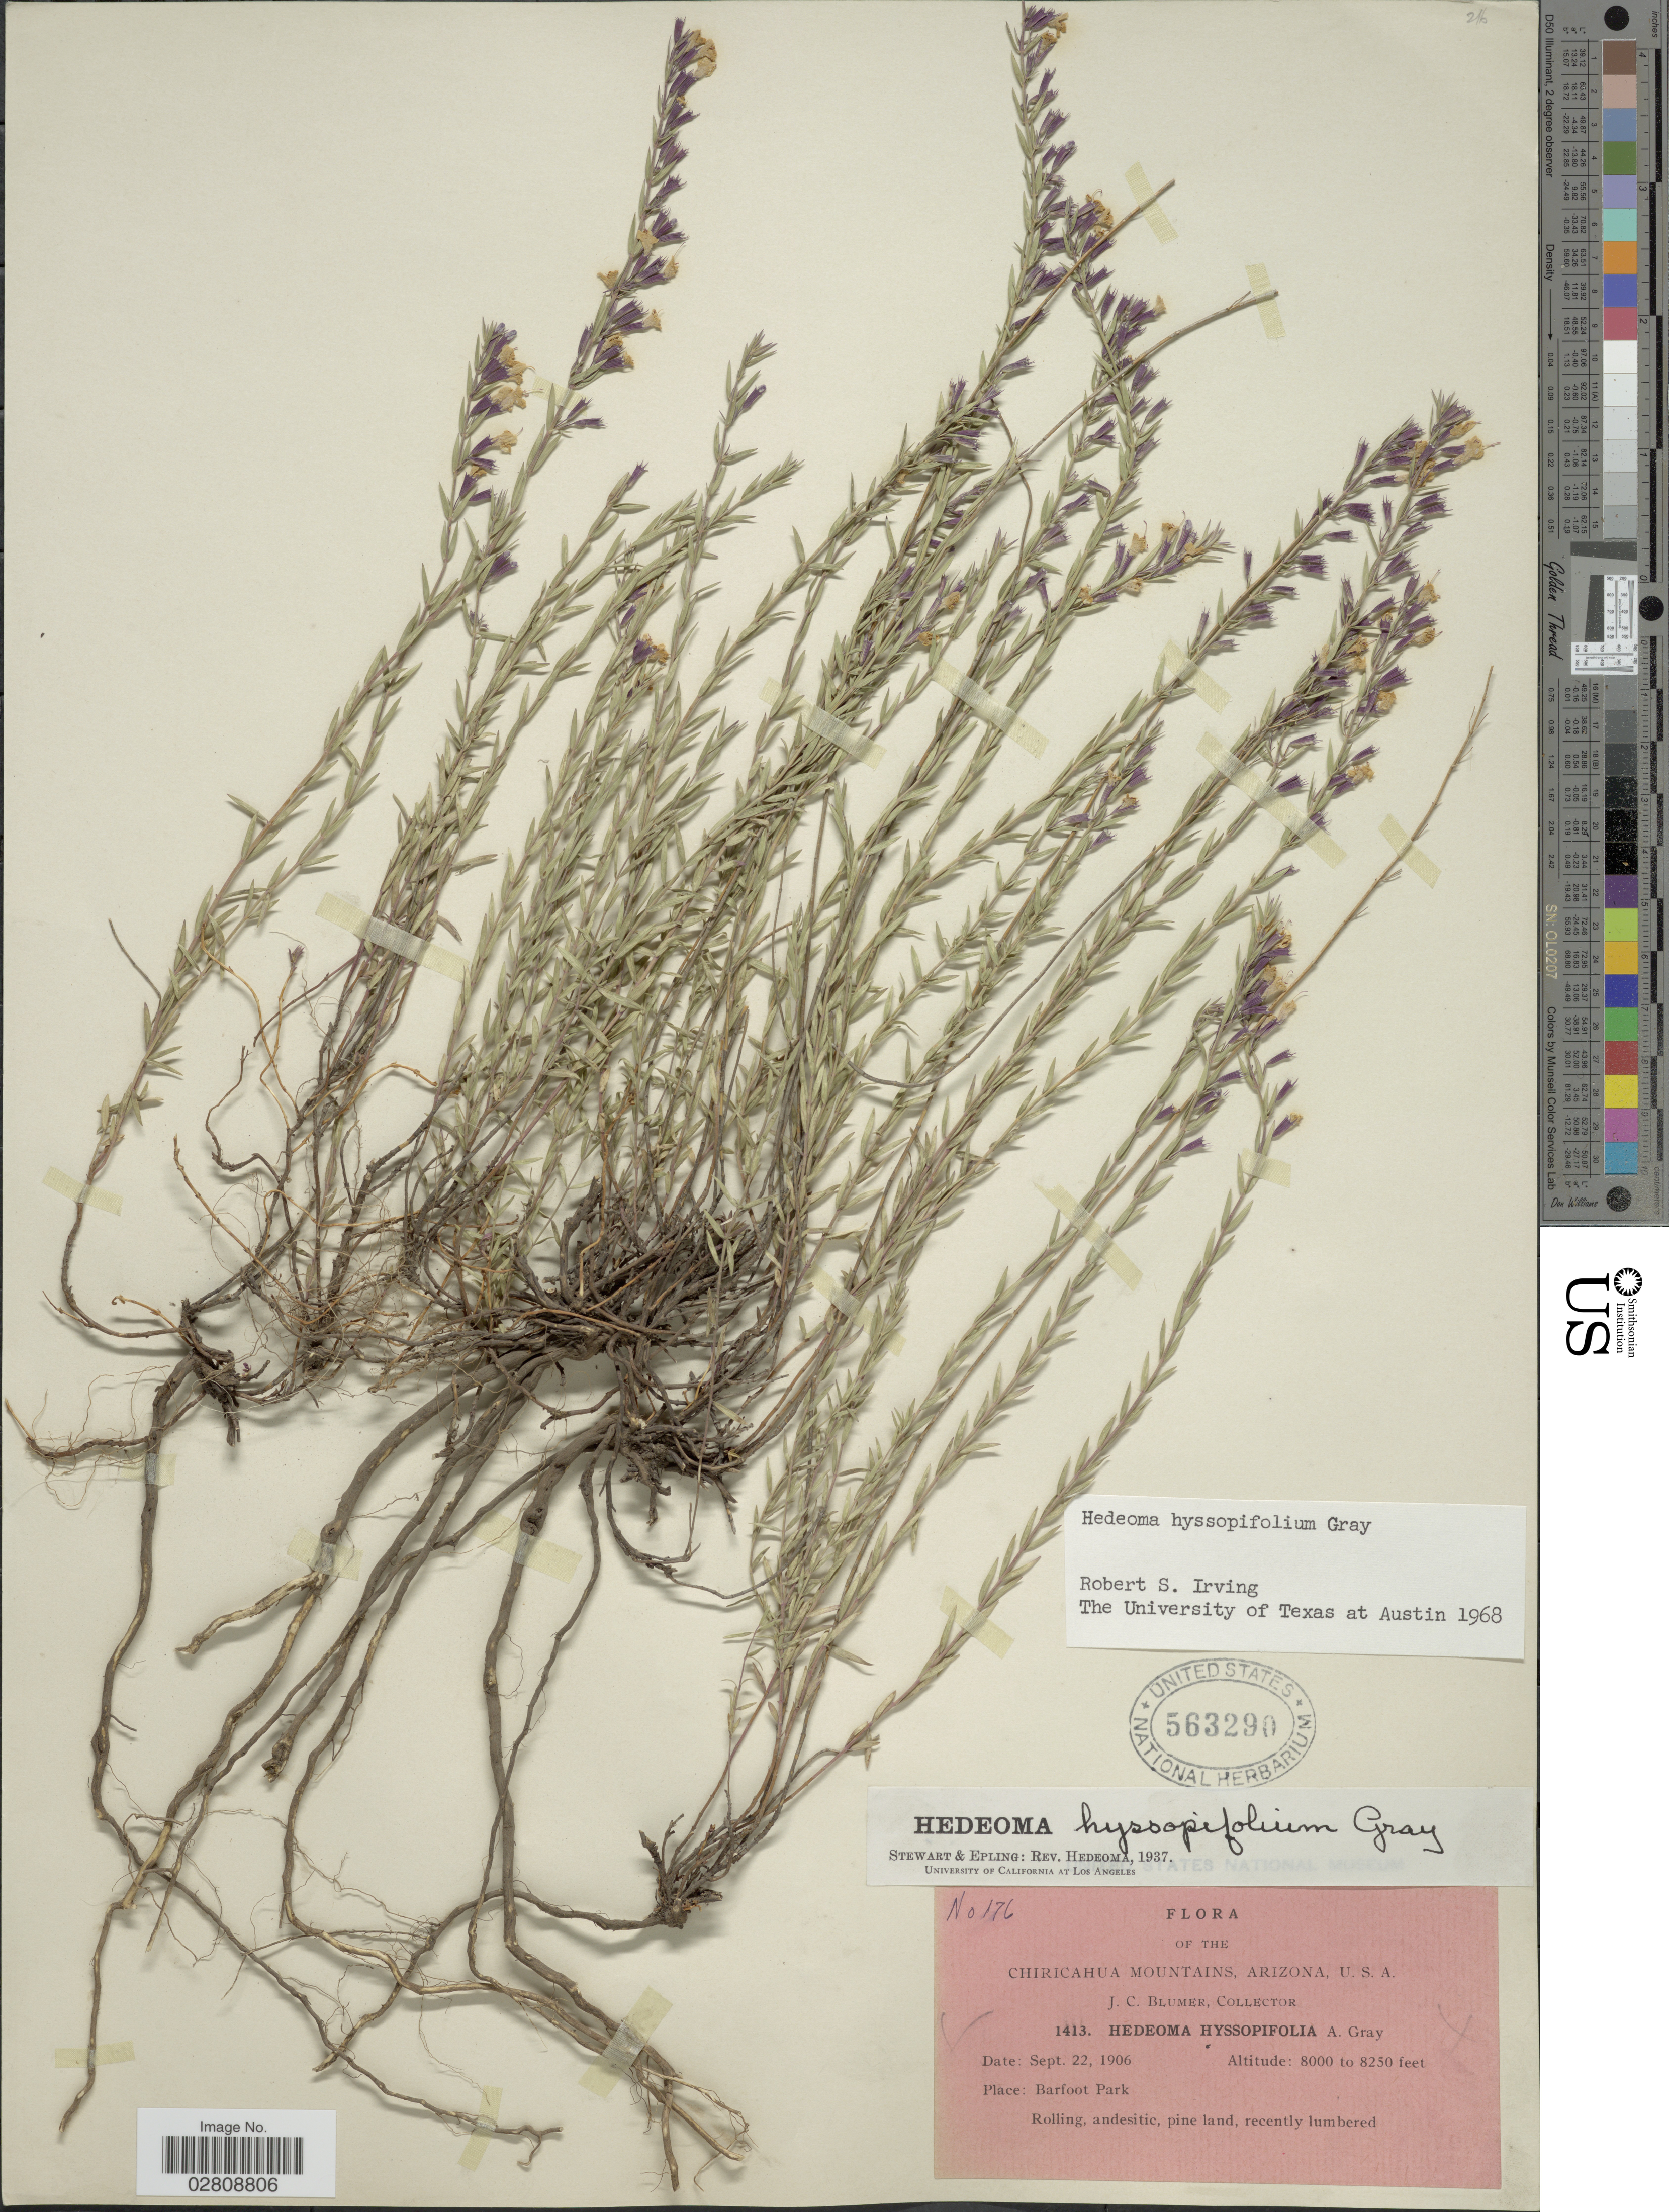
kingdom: Plantae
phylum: Tracheophyta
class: Magnoliopsida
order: Lamiales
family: Lamiaceae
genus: Hedeoma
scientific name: Hedeoma hyssopifolia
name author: A. Gray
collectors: J. C. Blumer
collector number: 176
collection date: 1906-09-22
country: United States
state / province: Arizona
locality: Chiricahua Mountains, Barfoot Park.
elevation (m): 2438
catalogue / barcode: US 563290